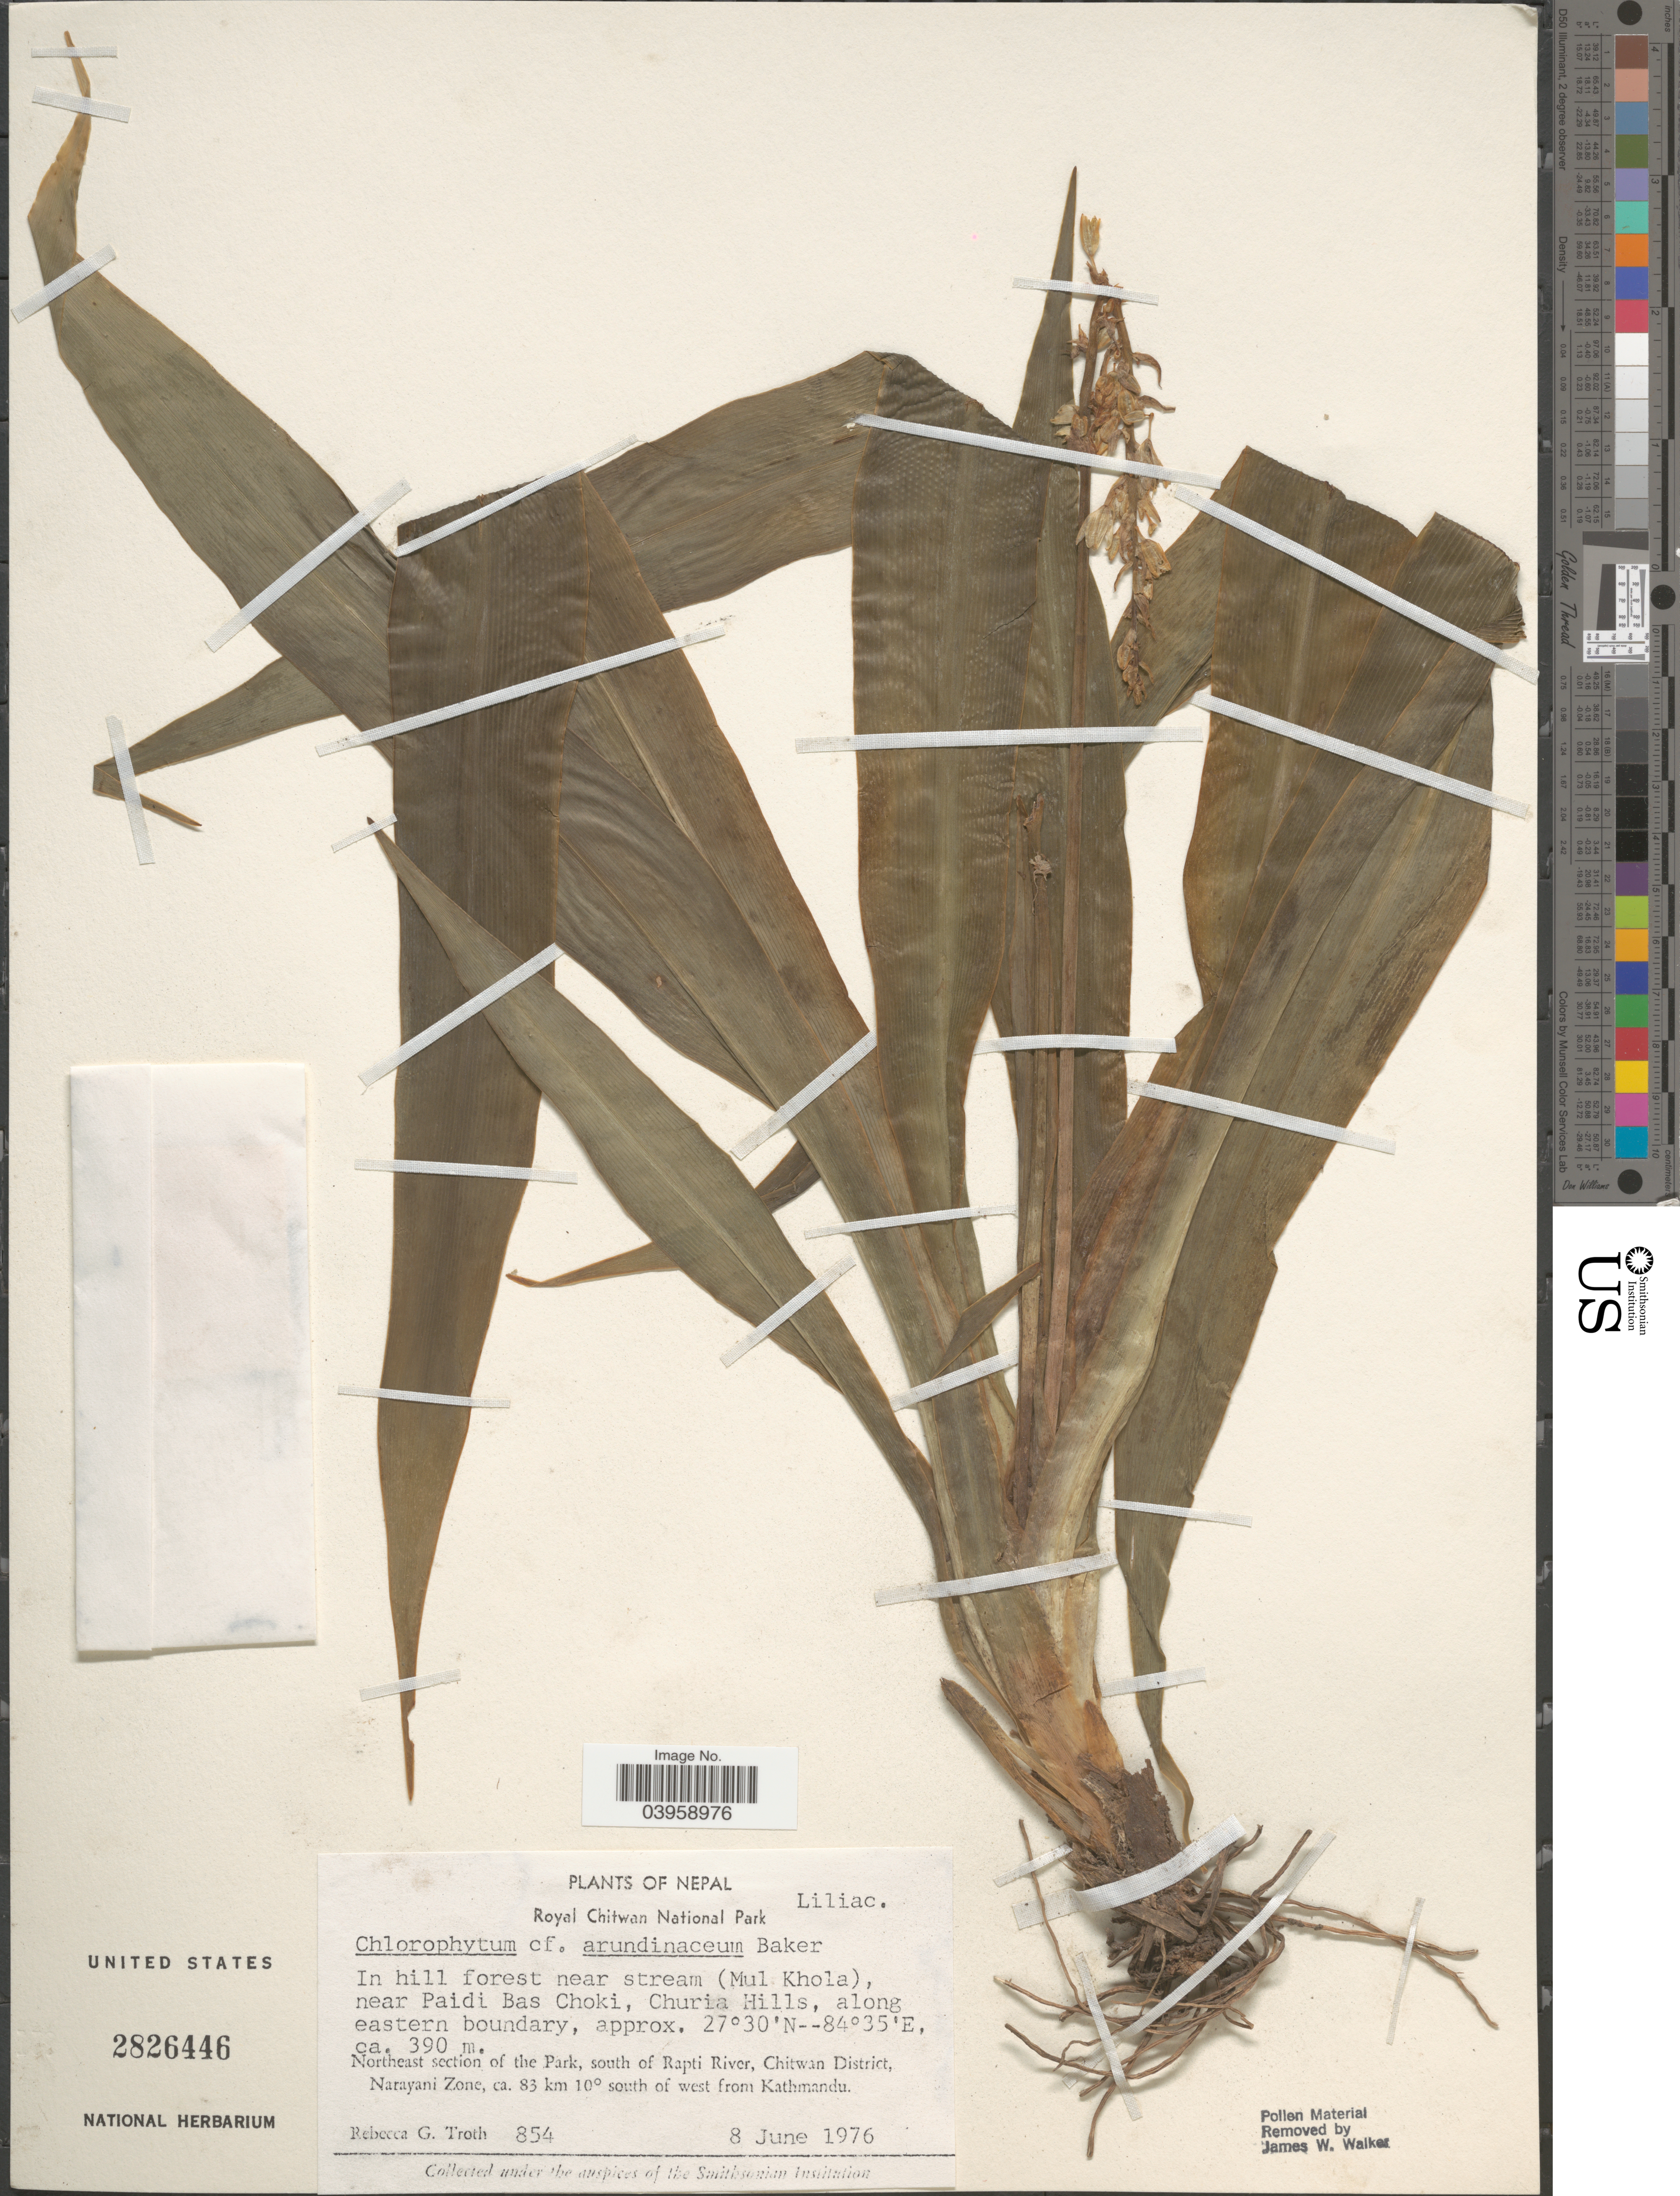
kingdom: Plantae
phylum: Tracheophyta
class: Liliopsida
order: Asparagales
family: Asparagaceae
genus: Chlorophytum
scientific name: Chlorophytum arundinaceum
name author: Baker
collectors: R. Troth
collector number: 854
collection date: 1976-06-08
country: Nepal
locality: Royal Chitwan National Park. In hill forest near stream (Mul Khola), near Paidi Bas Choki, Churia Hills, along eastern boundary. Northeast section of the Park, south of Rapti River, Chitwan District, Narayani Zone, ca. 83 km 10° south of west from Kathmandu.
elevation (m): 390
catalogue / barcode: US 2826446